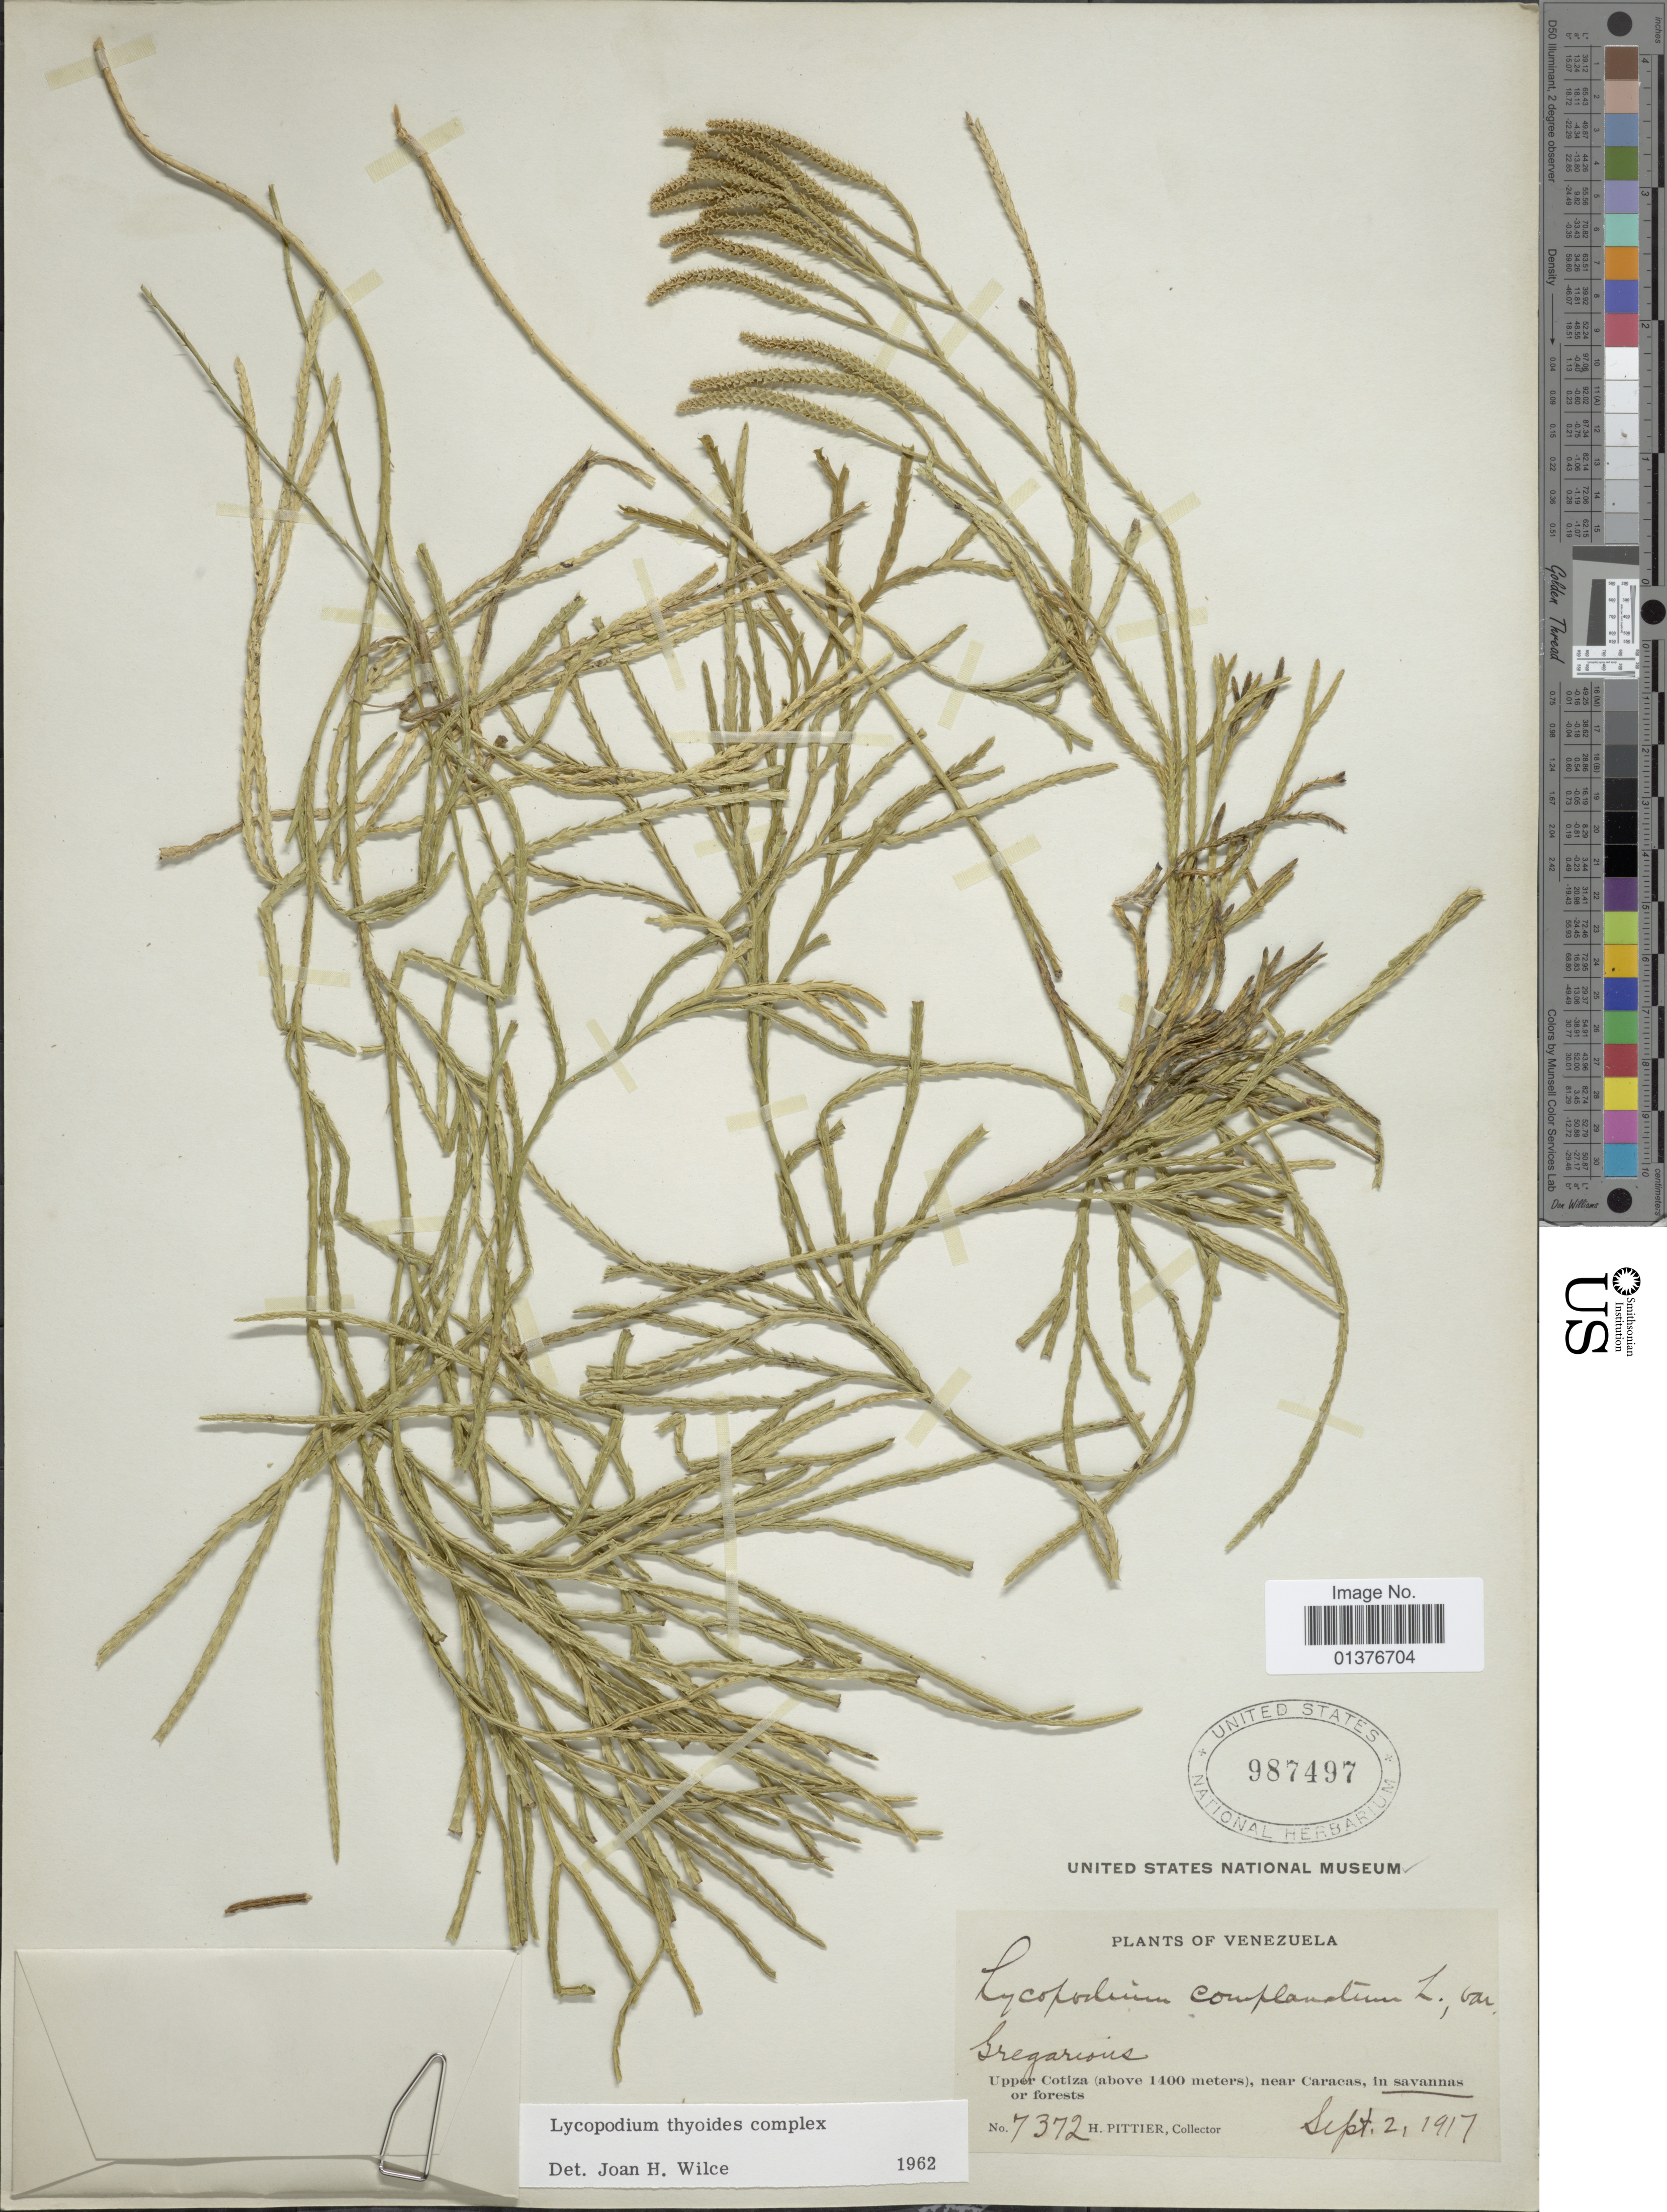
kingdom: Plantae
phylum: Tracheophyta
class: Lycopodiopsida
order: Lycopodiales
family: Lycopodiaceae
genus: Diphasiastrum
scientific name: Diphasiastrum thyoides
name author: (Humb. & Bonpl. ex Willd.) Holub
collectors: H. F. Pittier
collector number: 7372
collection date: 1917-09-02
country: Venezuela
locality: Upper Cotiza(above 1400m), near Caracas, in savannas or forests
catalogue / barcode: US 987497